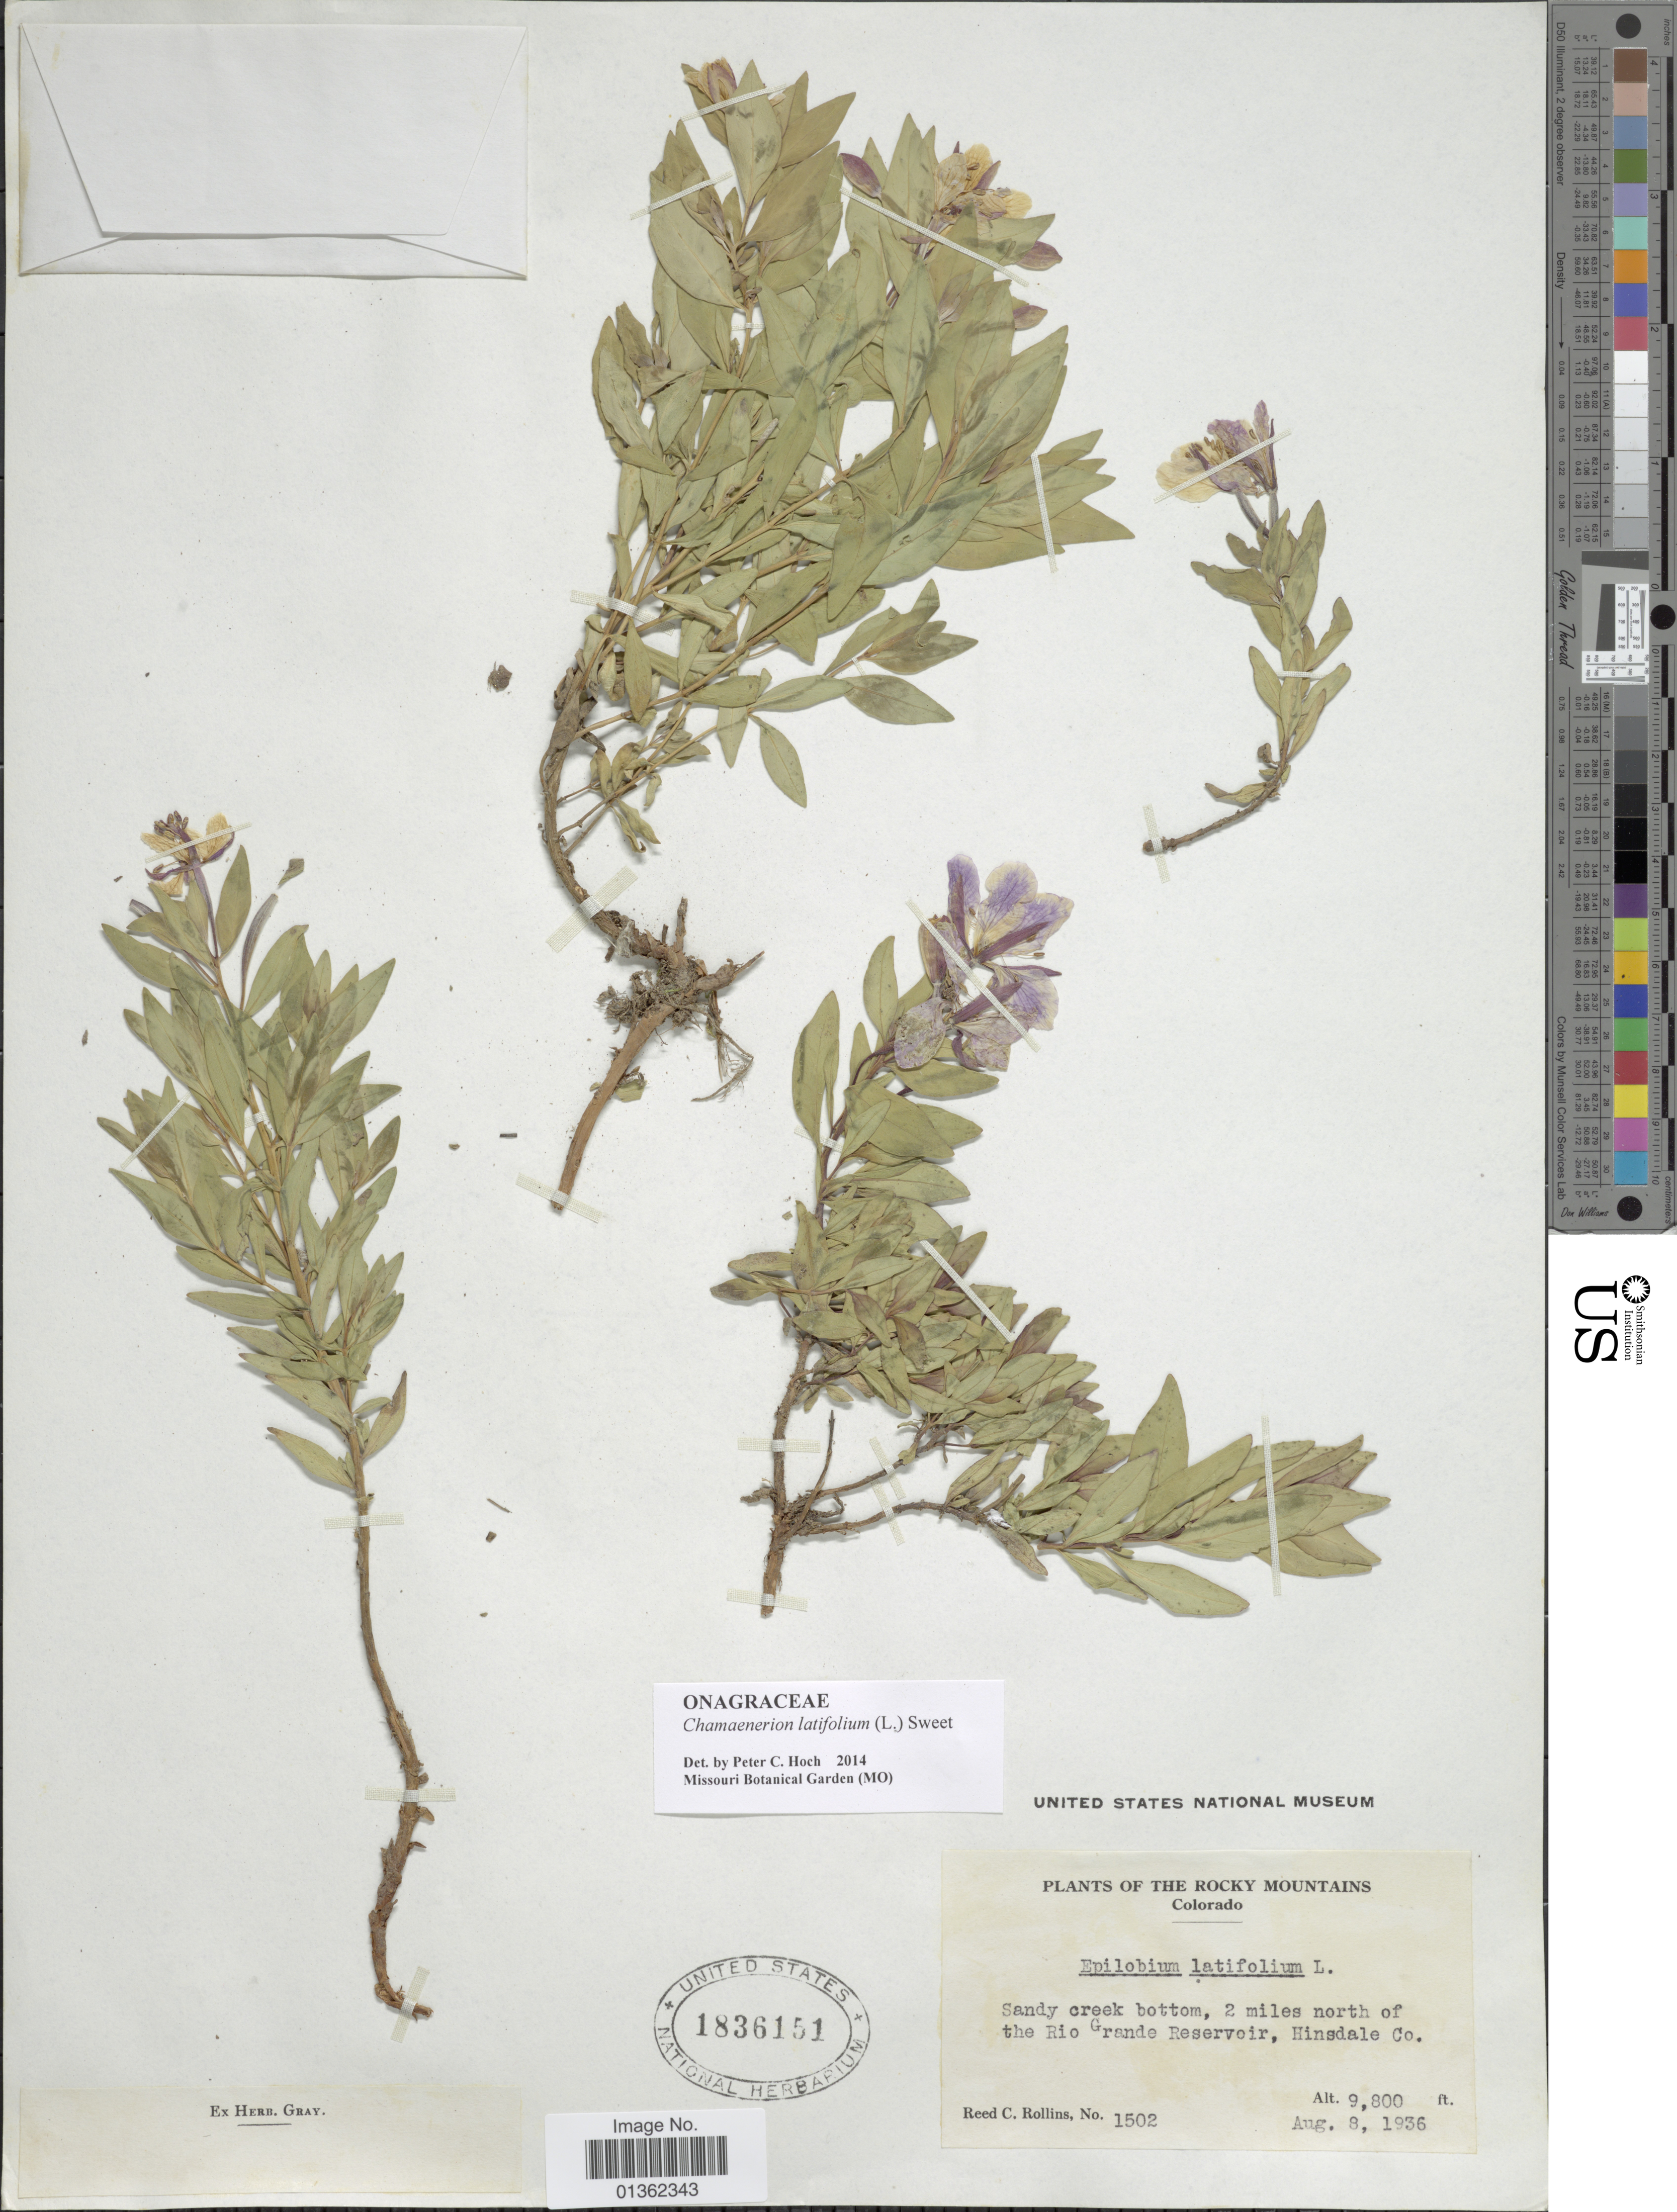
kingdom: Plantae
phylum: Tracheophyta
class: Magnoliopsida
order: Myrtales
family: Onagraceae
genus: Chamaenerion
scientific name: Chamaenerion latifolium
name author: (L.) Th. Fr. & Lange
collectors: R. C. Rollins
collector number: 1502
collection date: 1936-08-08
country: United States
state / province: Colorado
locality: Rocky Mountains. Sandy creek bottom, 2 miles north of the Rio Grande Reservoir, Hinsdale Co.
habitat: sandy creek bottom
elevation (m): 2987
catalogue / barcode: US 1836151